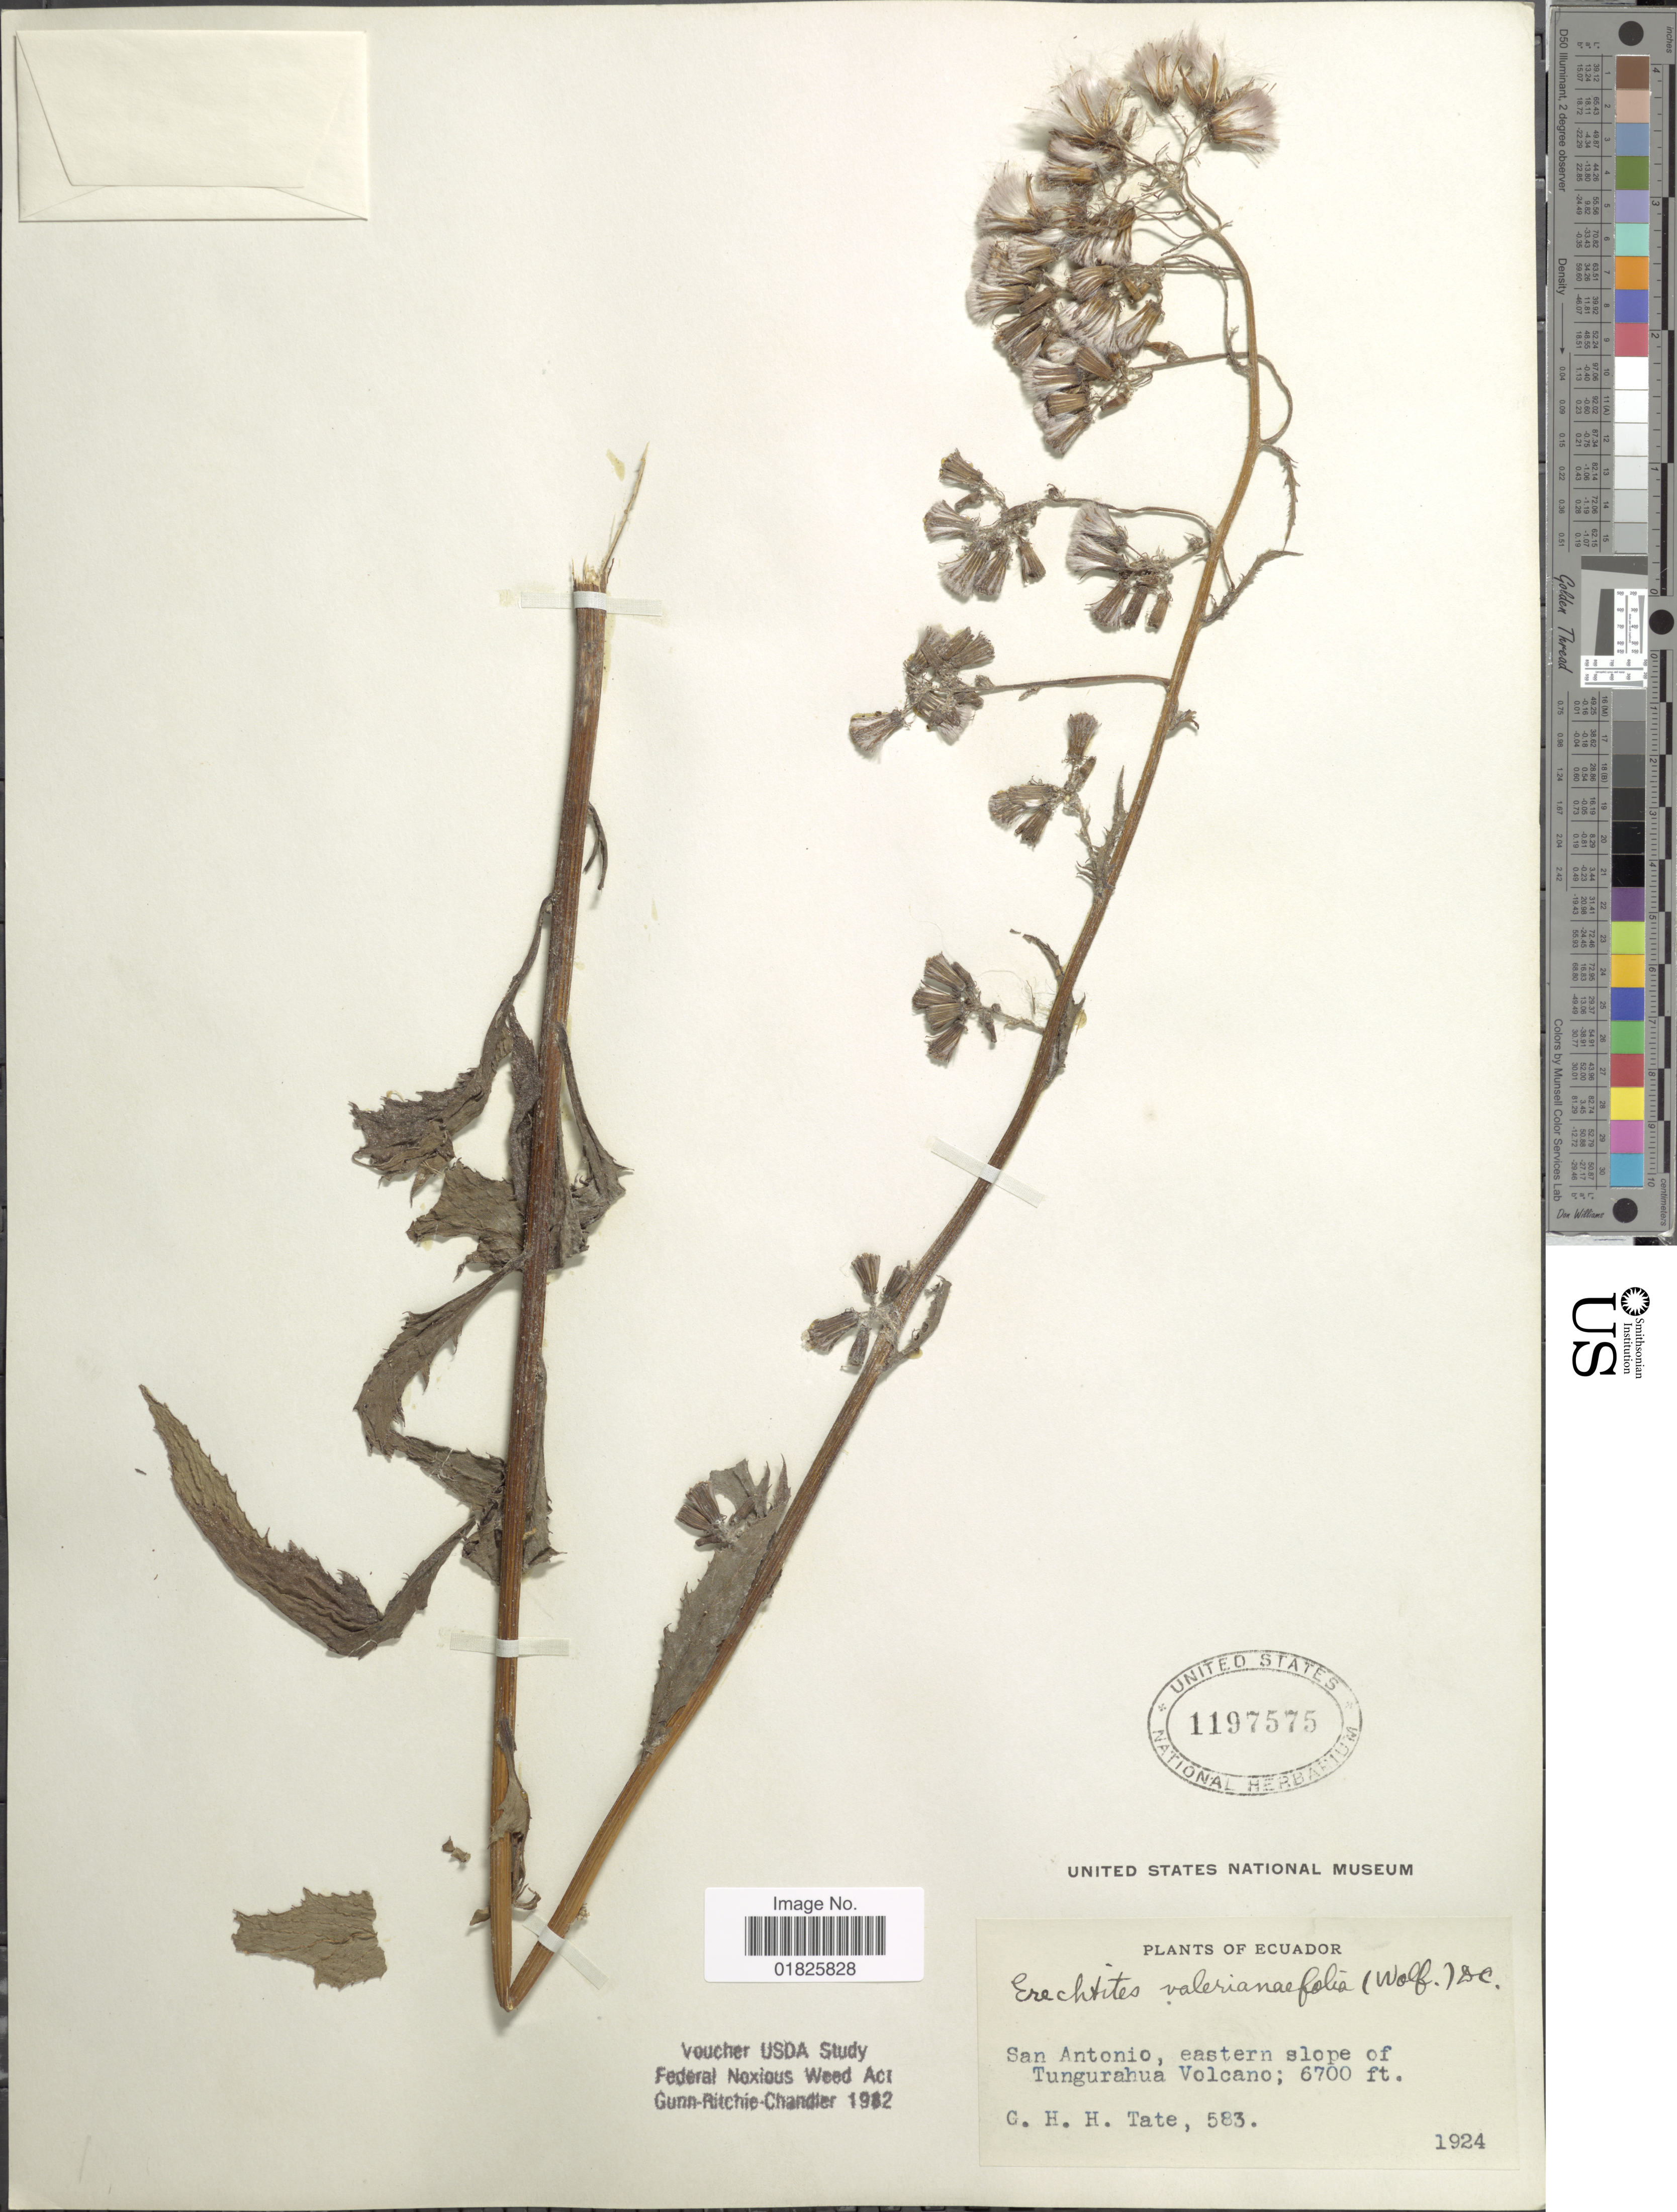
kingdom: Plantae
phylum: Tracheophyta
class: Magnoliopsida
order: Asterales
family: Asteraceae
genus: Erechtites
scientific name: Erechtites valerianifolius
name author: (Link ex Spreng.) DC.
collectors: G. H. H.Tate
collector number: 583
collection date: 1924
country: Ecuador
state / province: Tungurahua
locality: San Antonio, eastern slope of Tungurahua Volcano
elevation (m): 2042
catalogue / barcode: US 1197575